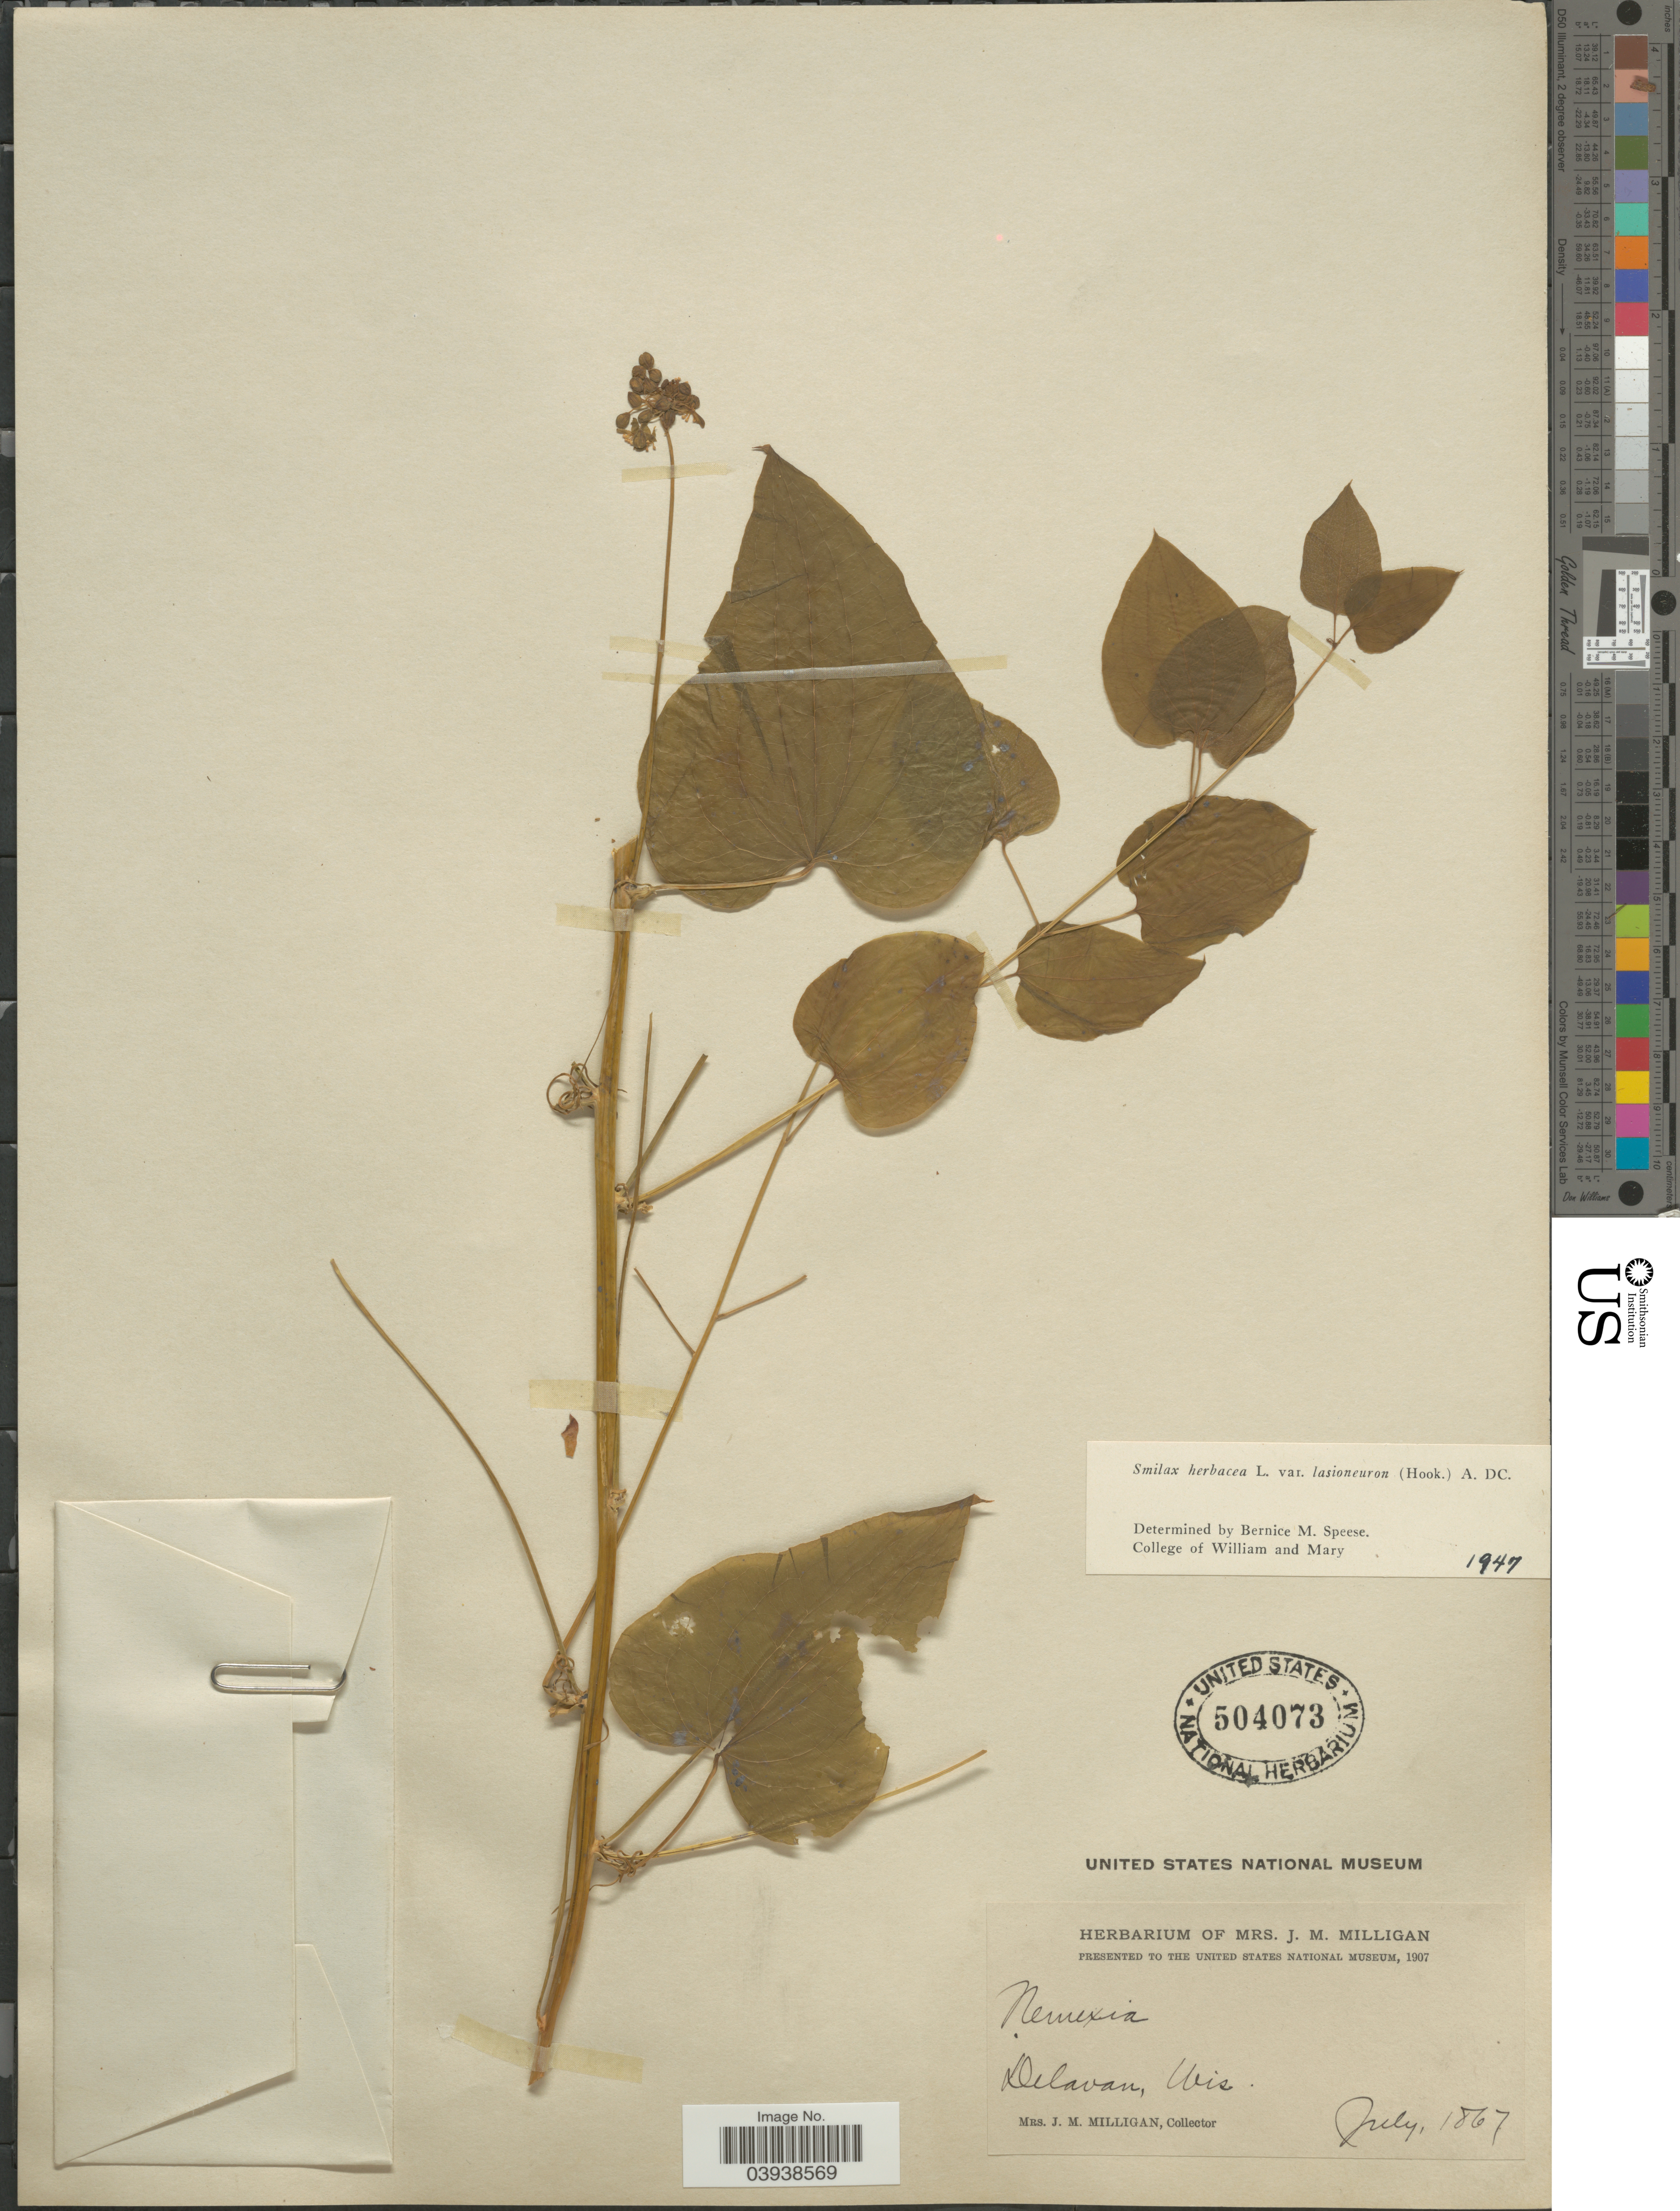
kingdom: Plantae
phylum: Tracheophyta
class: Liliopsida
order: Liliales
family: Smilacaceae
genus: Smilax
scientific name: Smilax herbacea var. lasioneuron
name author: (Hook.) A. DC.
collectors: J. Milligan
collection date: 1867-07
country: United States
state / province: Wisconsin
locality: Delavan.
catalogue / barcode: US 504073